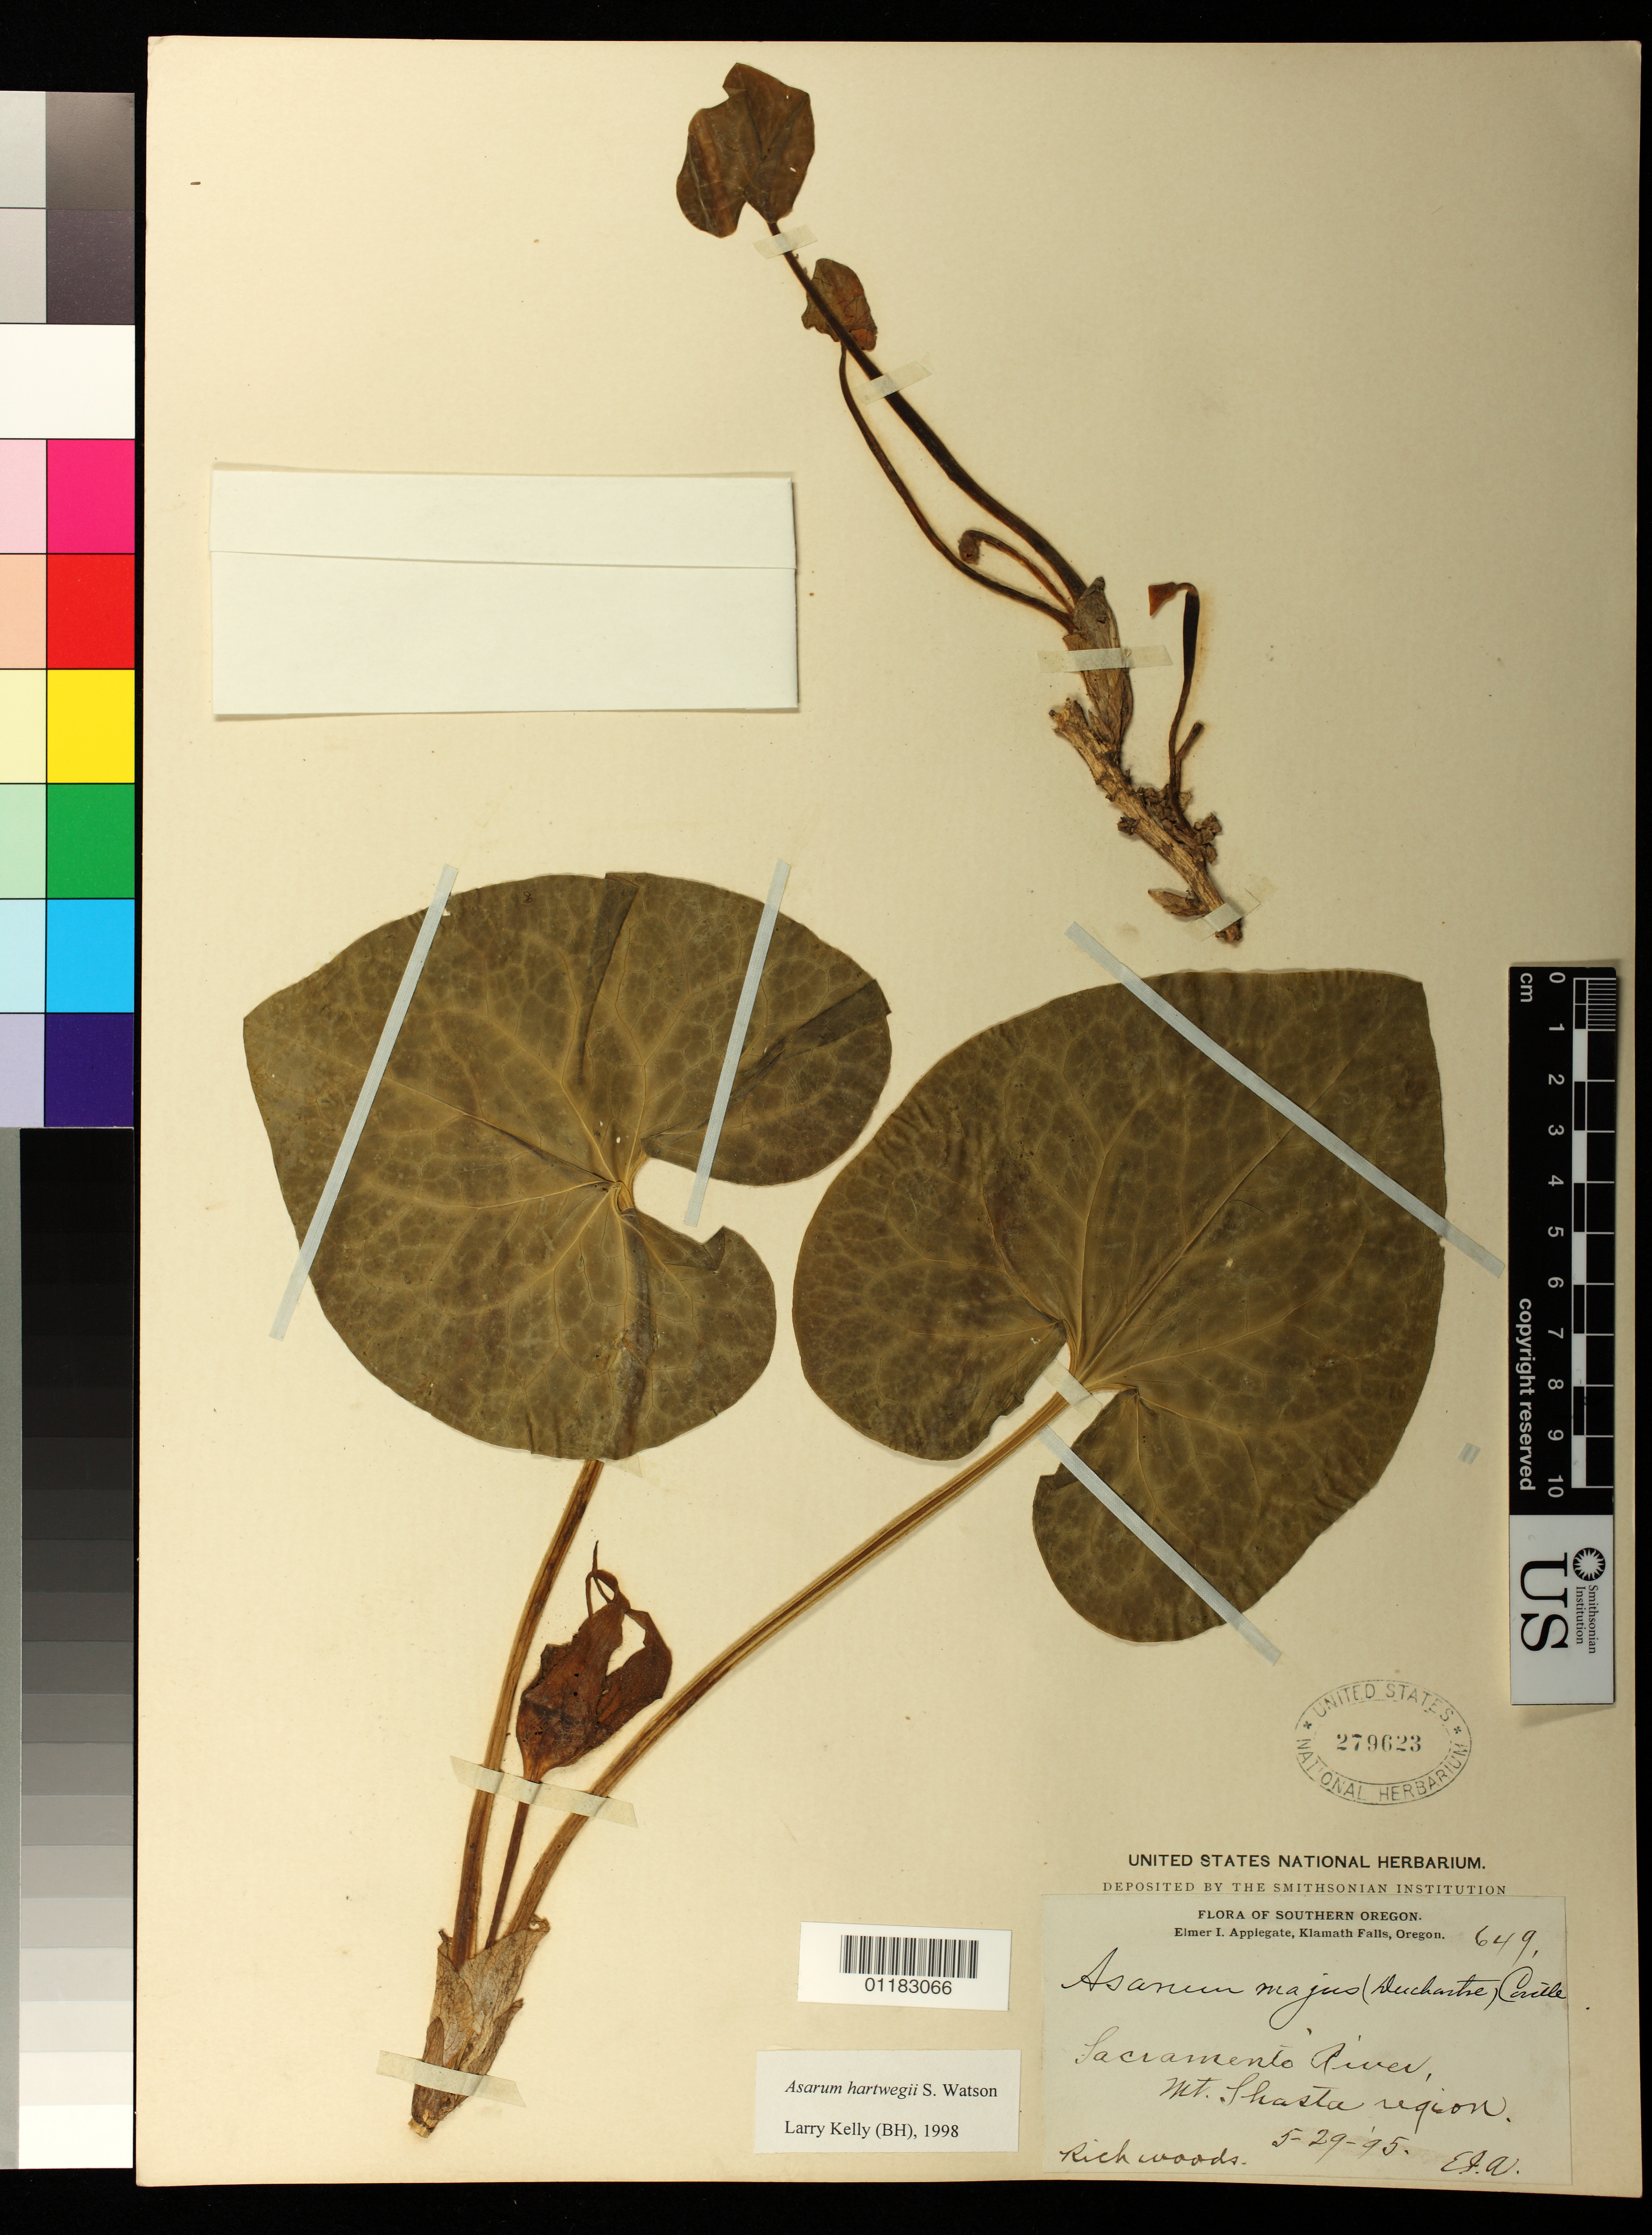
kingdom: Plantae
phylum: Tracheophyta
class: Magnoliopsida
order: Piperales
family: Aristolochiaceae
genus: Asarum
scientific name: Asarum hartwegii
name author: S. Watson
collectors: E. I. Applegate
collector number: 649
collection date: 1895-05-29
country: United States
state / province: California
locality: Sacramento River, Mt Shasta region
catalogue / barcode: US 279623